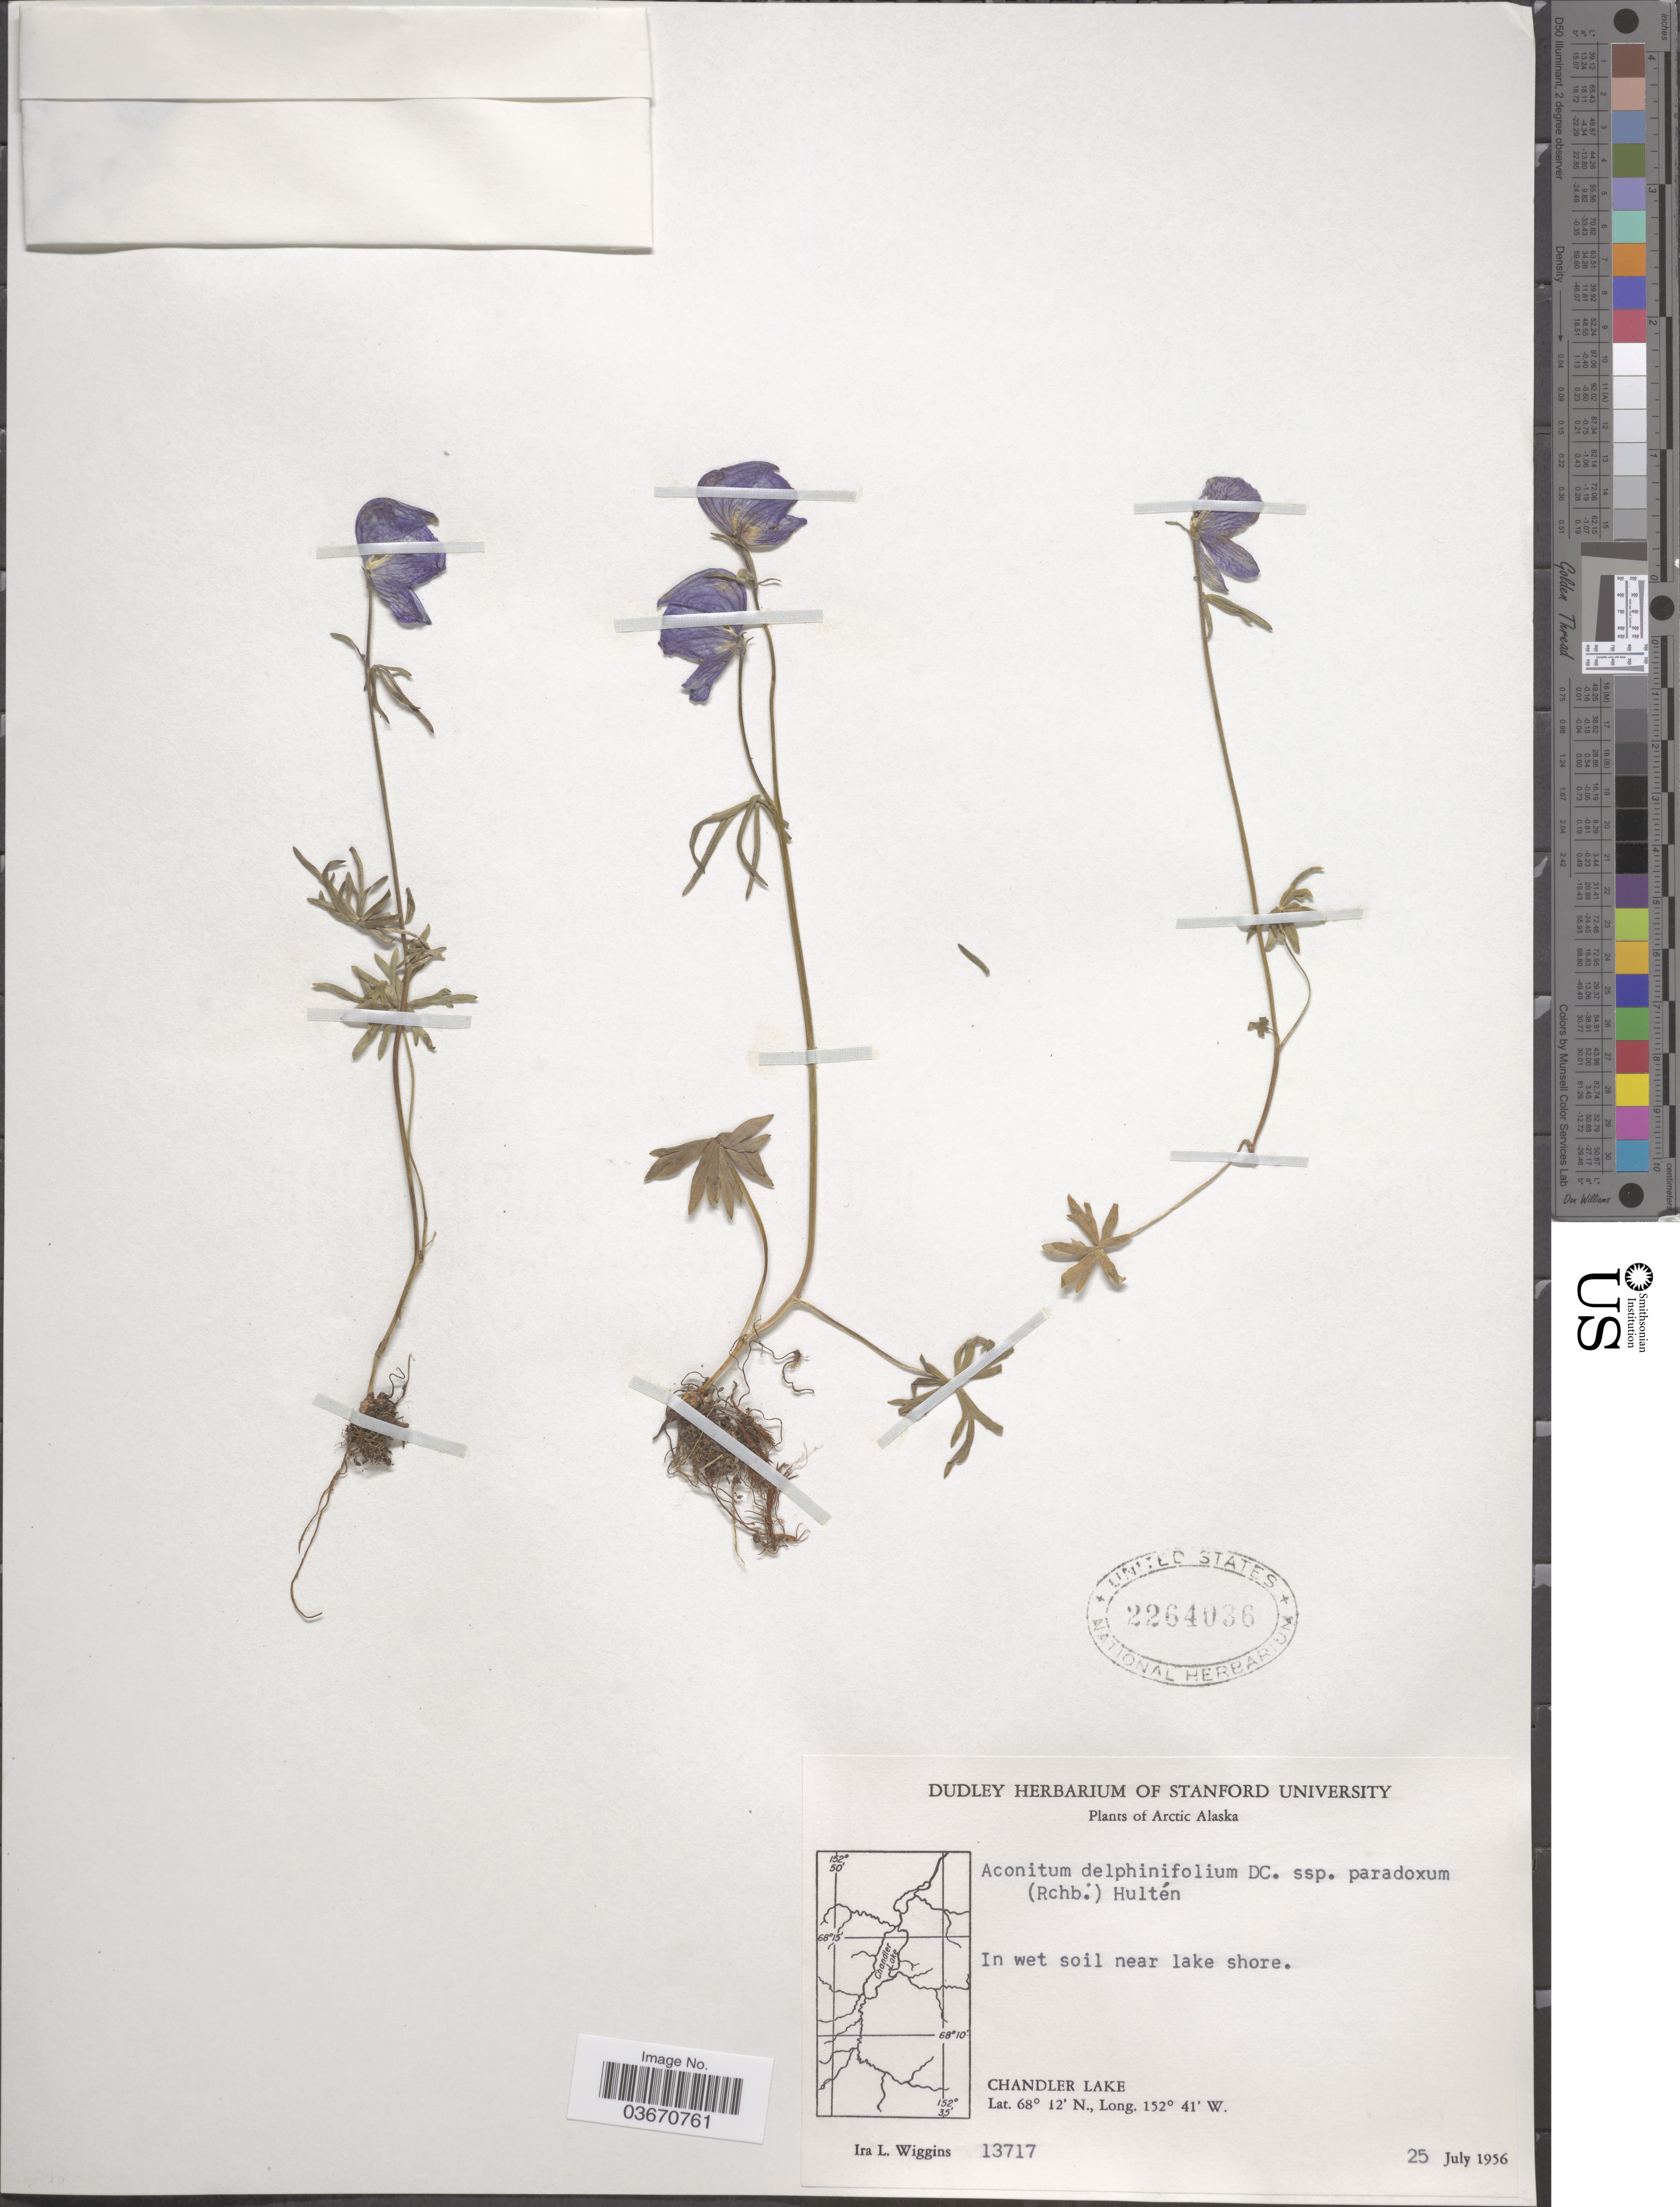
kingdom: Plantae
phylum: Tracheophyta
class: Magnoliopsida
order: Ranunculales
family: Ranunculaceae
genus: Aconitum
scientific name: Aconitum delphinifolium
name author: DC.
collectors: I. L. Wiggins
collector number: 13717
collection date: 1956-07-25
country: United States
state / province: Alaska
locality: Arctic Alaska. Chandler Lake.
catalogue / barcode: US 2264036